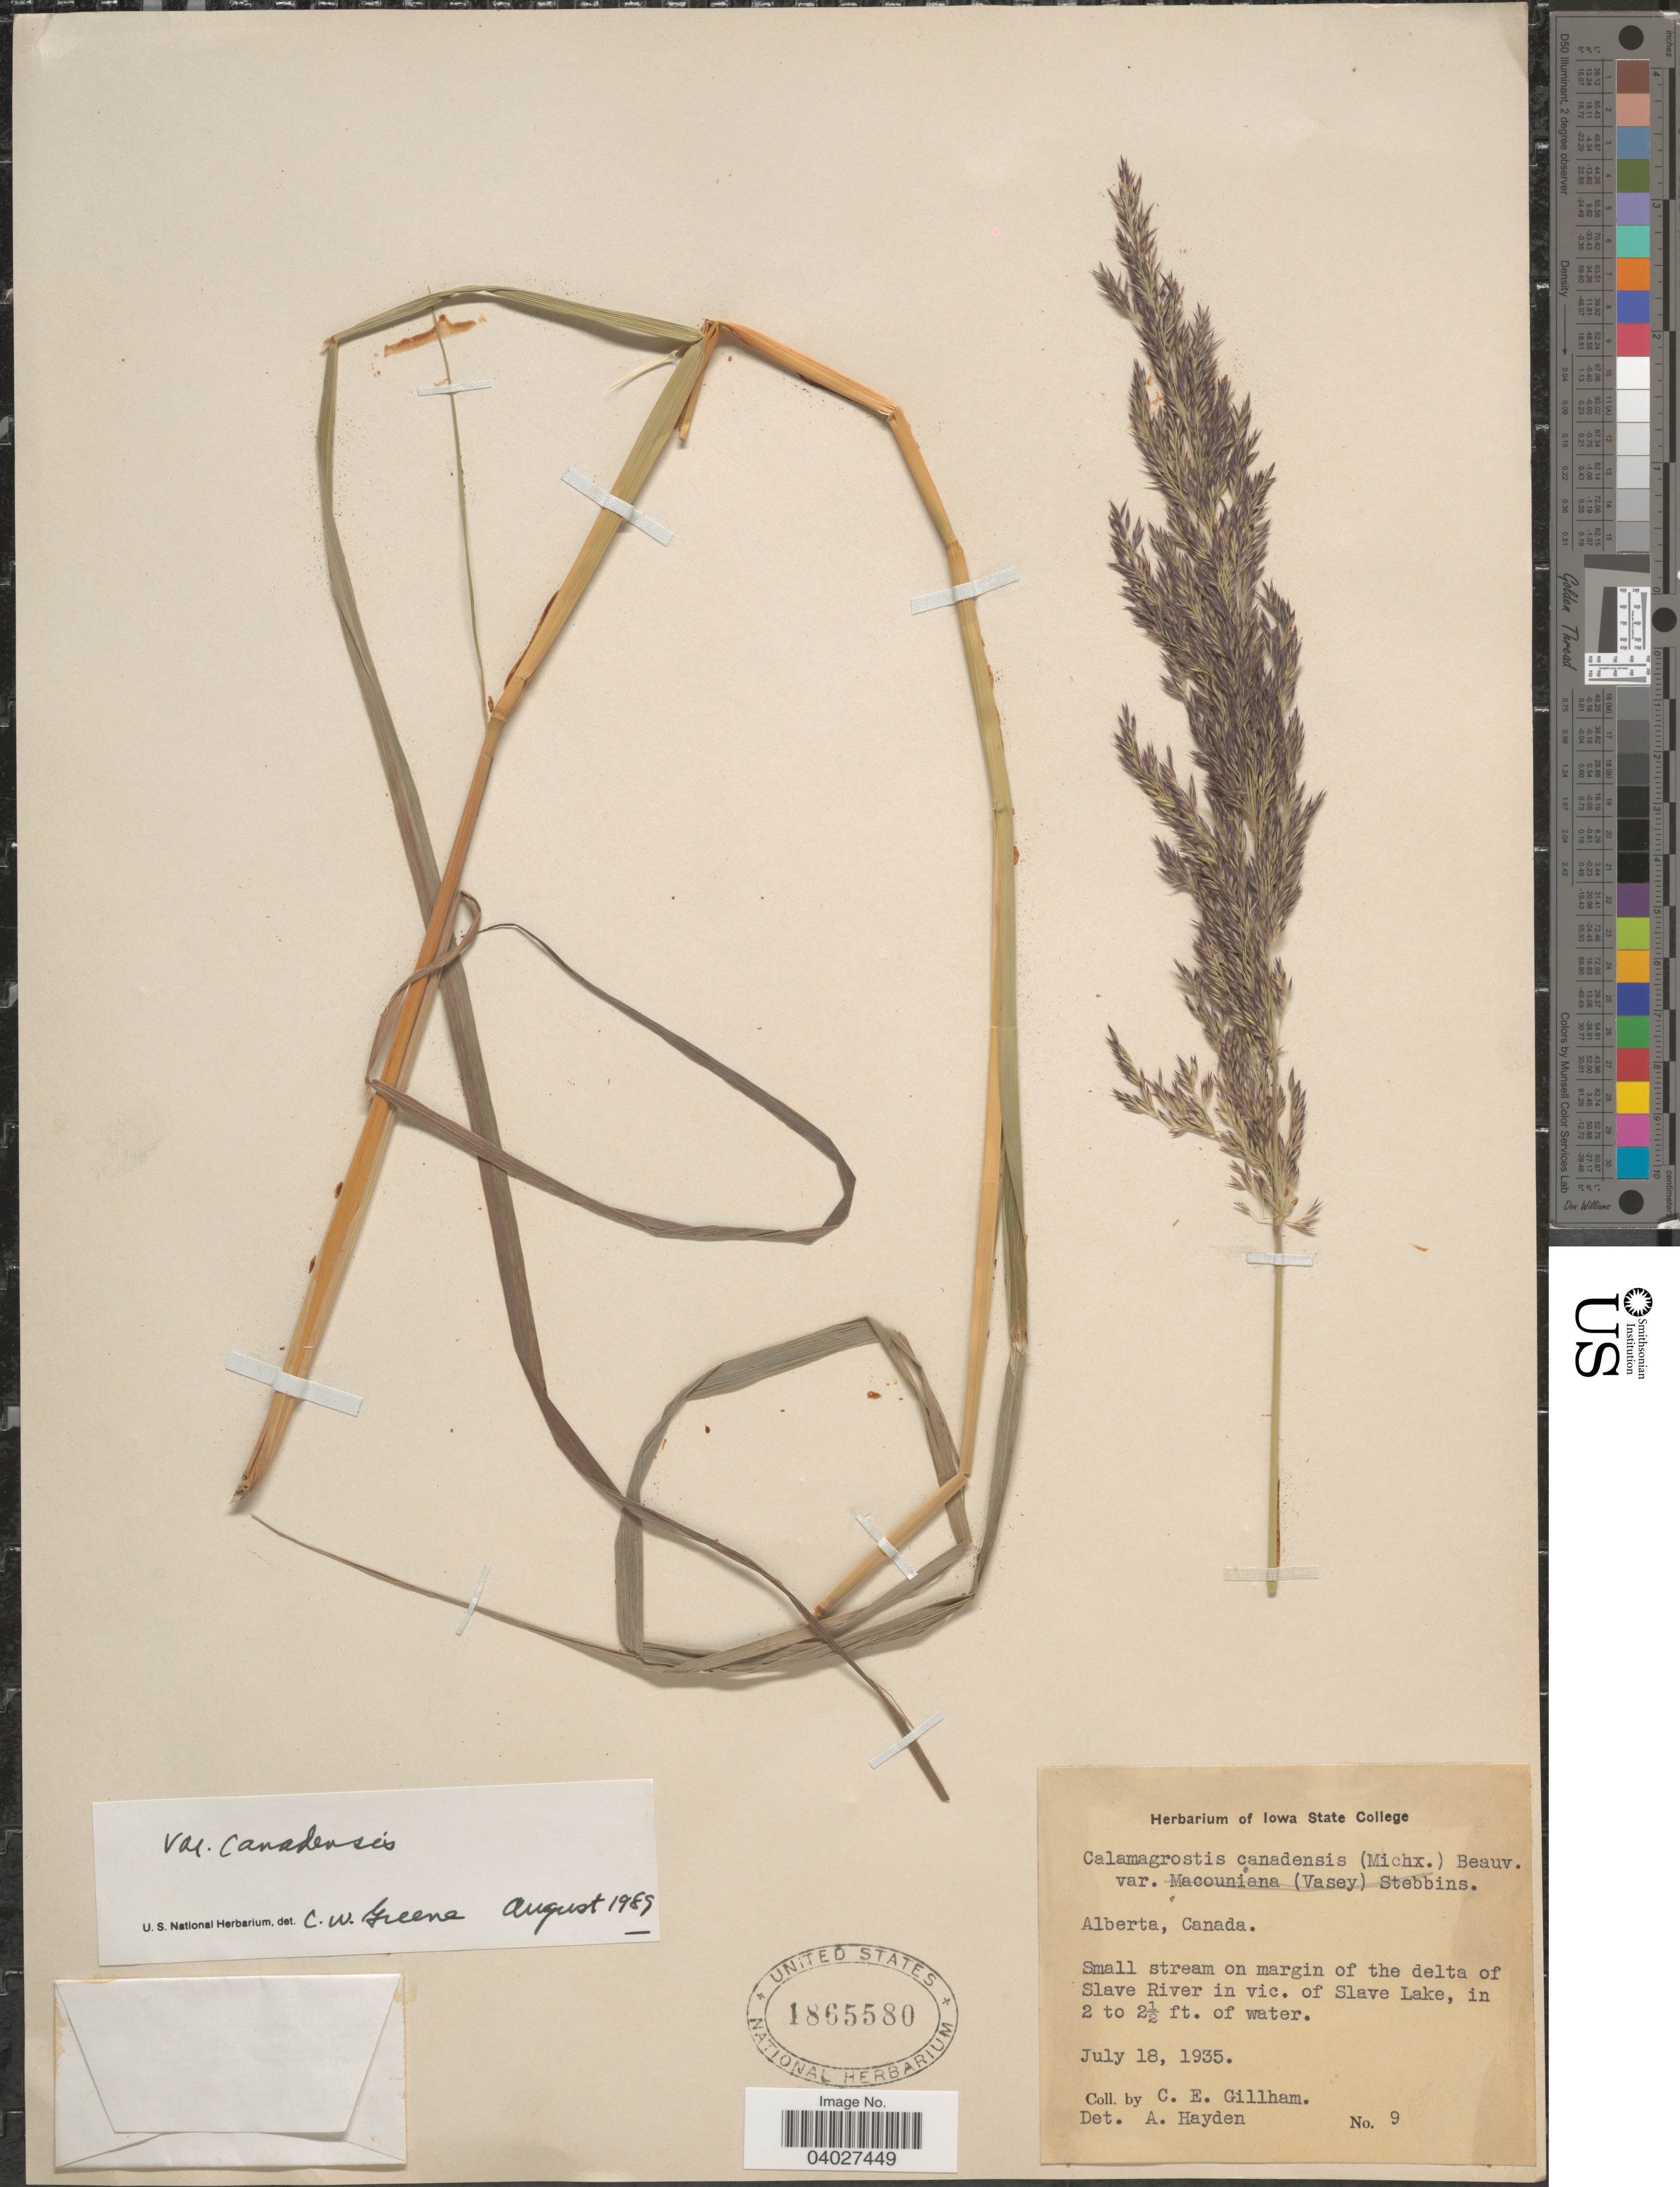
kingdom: Plantae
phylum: Tracheophyta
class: Liliopsida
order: Poales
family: Poaceae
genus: Calamagrostis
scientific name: Calamagrostis canadensis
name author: (Michx.) P. Beauv.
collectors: C. Gillham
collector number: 9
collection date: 1935-07-18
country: Canada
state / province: Alberta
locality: Small stream on margin of the delta of Slave River in vic. of Slave Lake.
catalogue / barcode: US 1865580